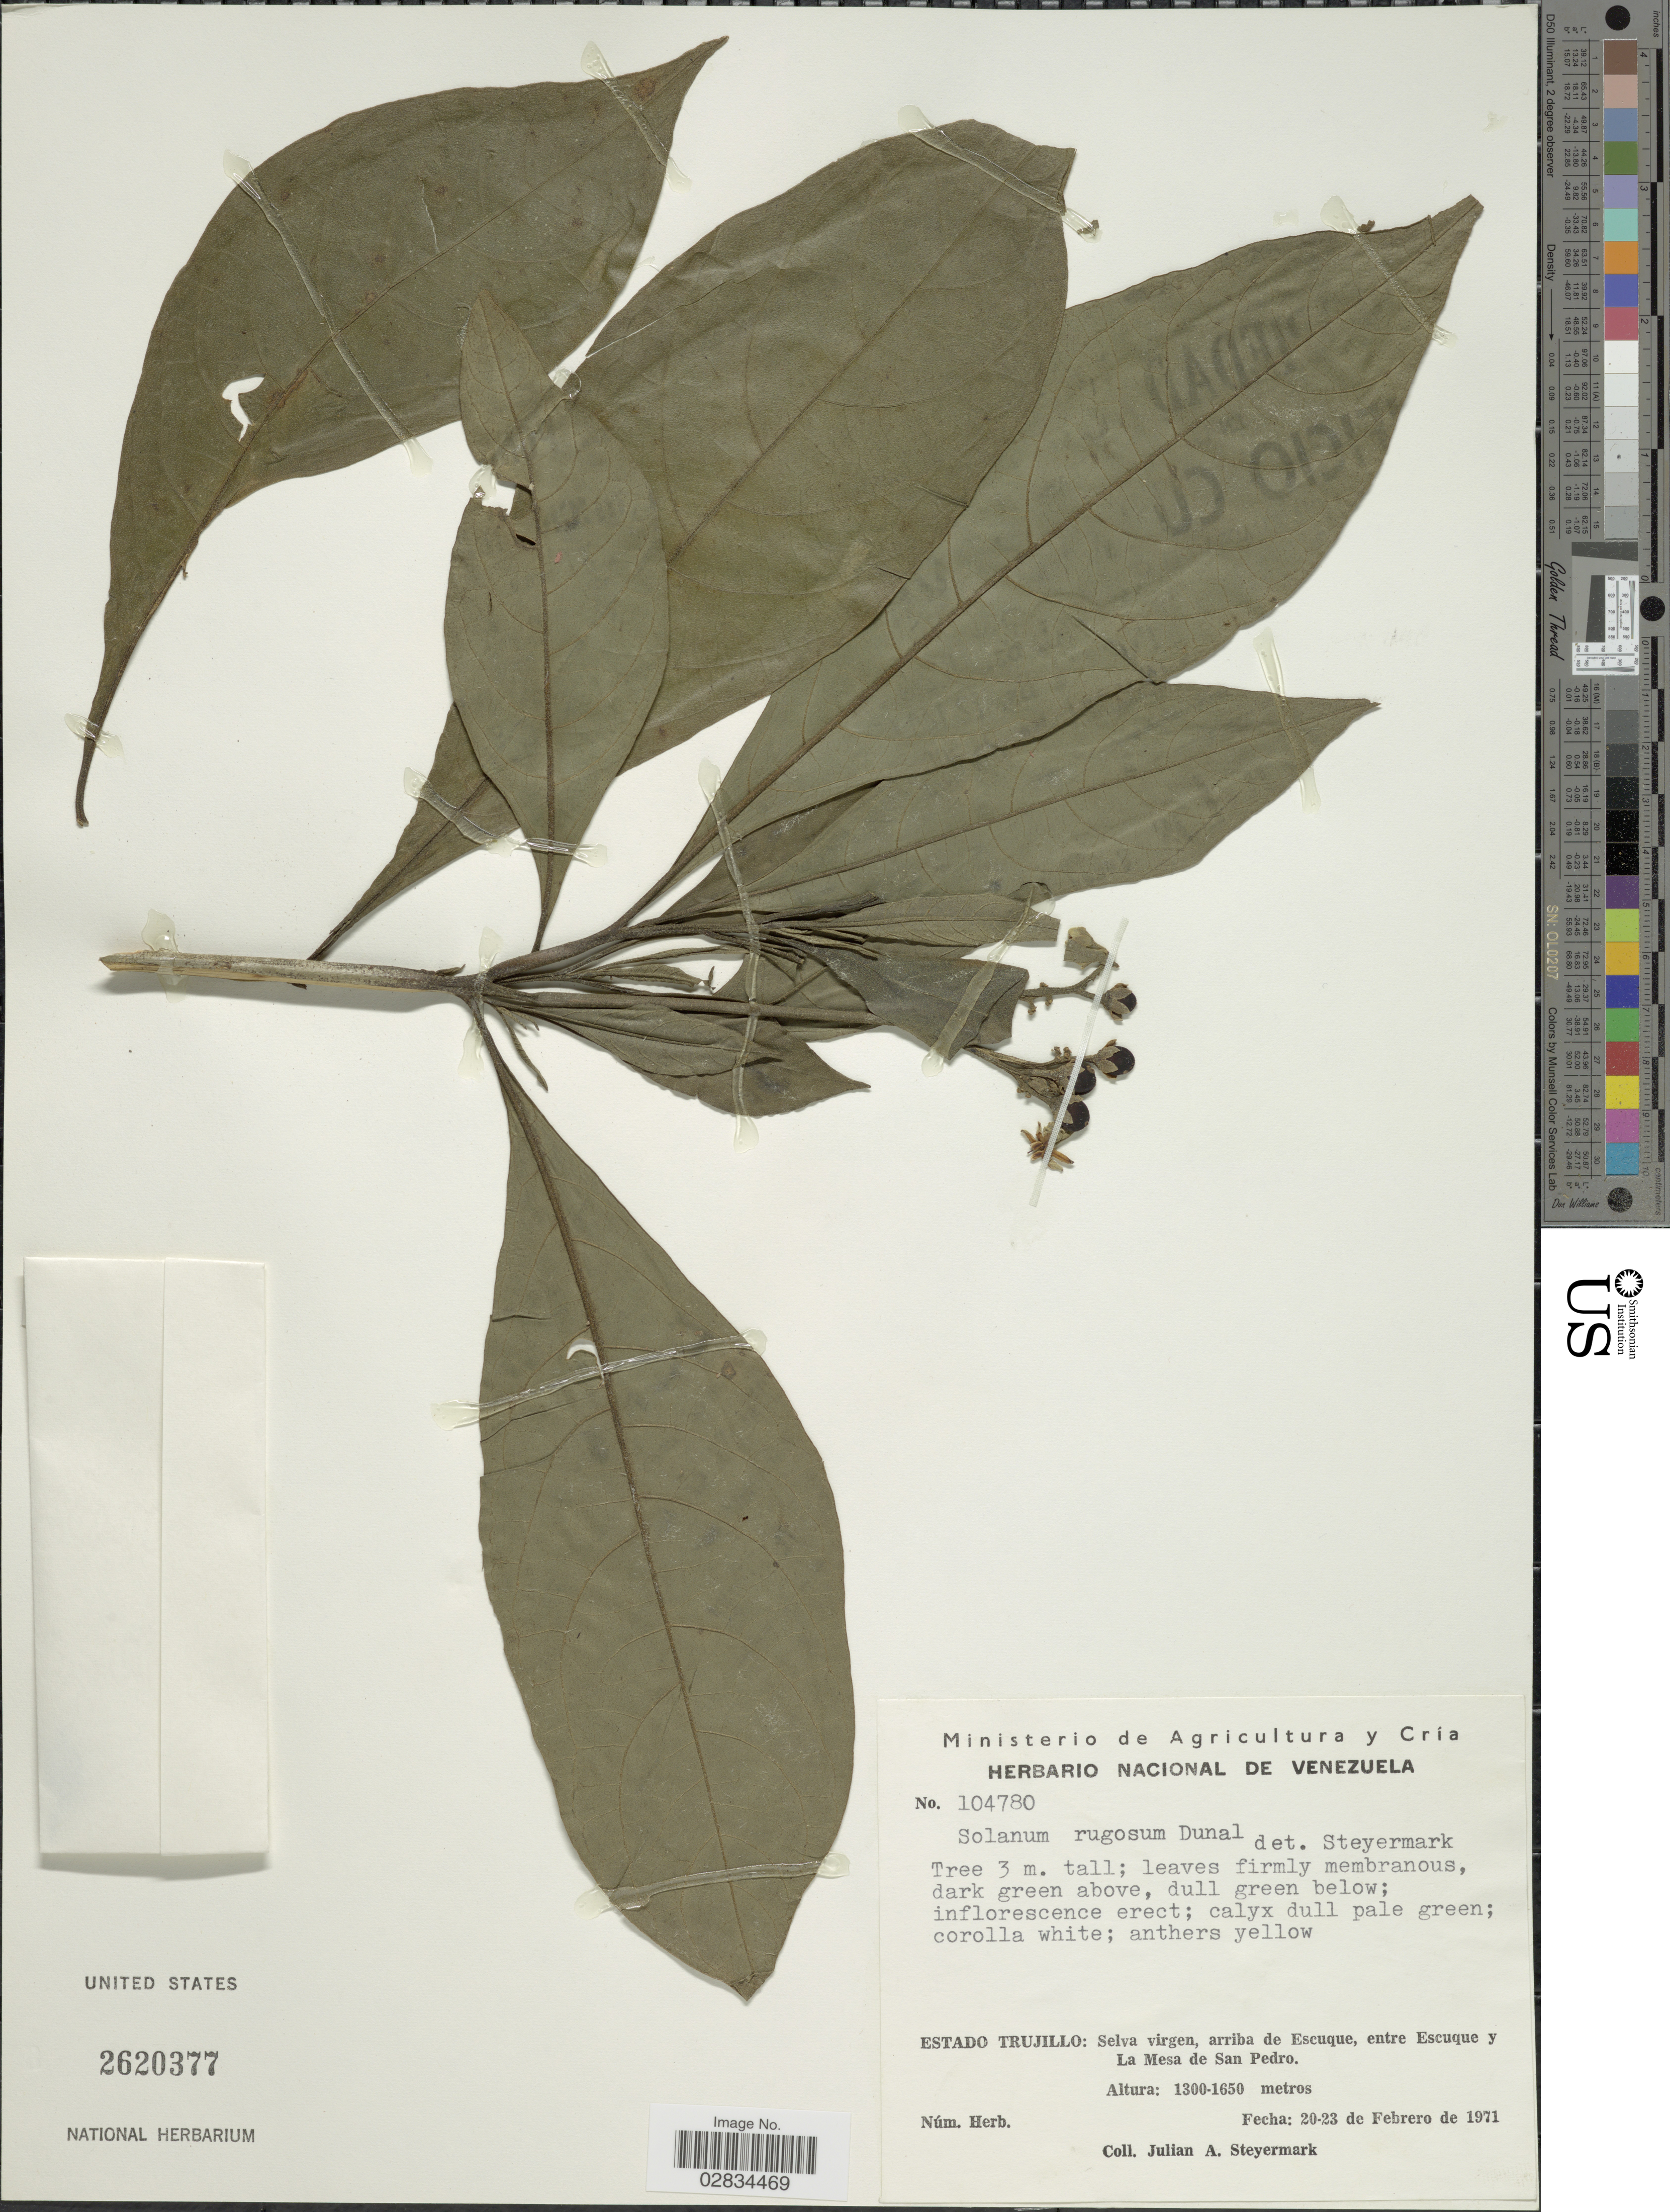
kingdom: Plantae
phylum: Tracheophyta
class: Magnoliopsida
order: Solanales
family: Solanaceae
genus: Solanum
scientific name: Solanum rugosum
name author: Dunal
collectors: J. Steyermark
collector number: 104780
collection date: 1971-02-20/1971-02-23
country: Venezuela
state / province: Trujillo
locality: Estado Trujillo: Selva virgen, arriba de Escuque, entre Escuque y La Mesa de San Pedro.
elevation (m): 1300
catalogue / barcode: US 2620377